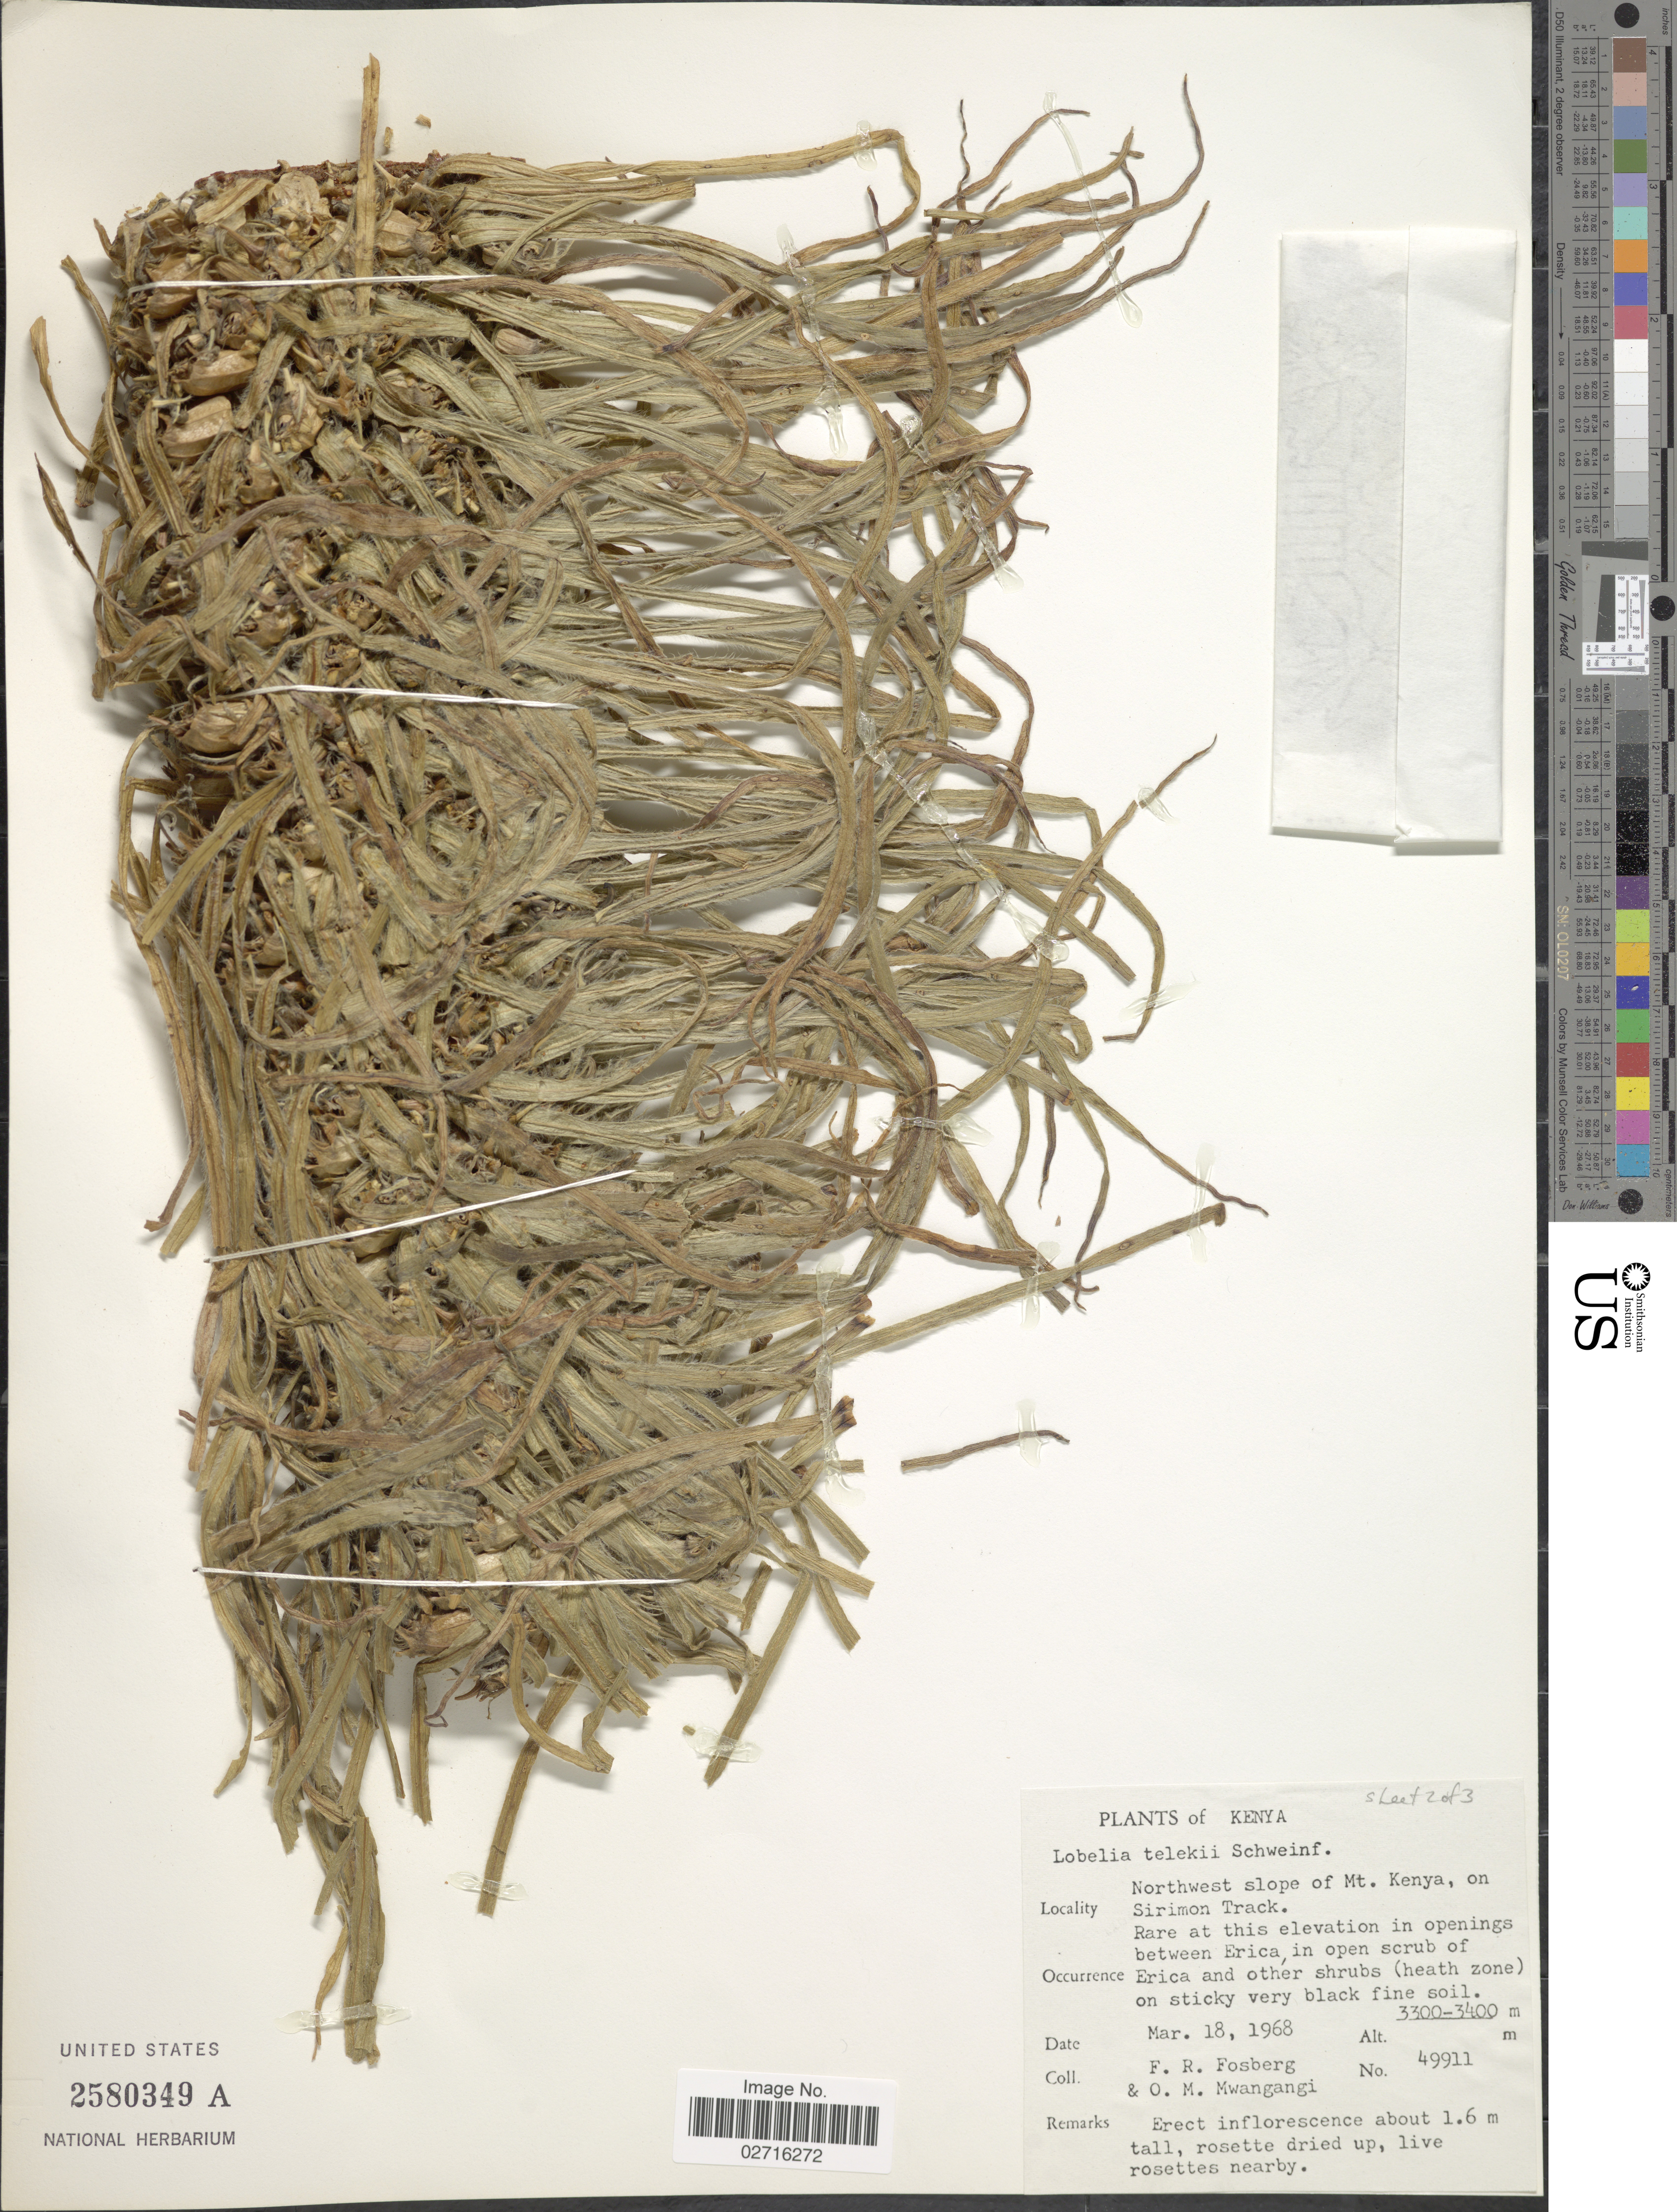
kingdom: Plantae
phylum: Tracheophyta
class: Magnoliopsida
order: Asterales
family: Campanulaceae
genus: Lobelia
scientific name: Lobelia telekii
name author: Schweinf.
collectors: F. R. Fosberg & O. M. Mwangangi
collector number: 49911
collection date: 1968-03-18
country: Kenya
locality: Northwest slope of Mt Kenya, on Sirimon Track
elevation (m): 3300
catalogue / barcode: US 2580349A